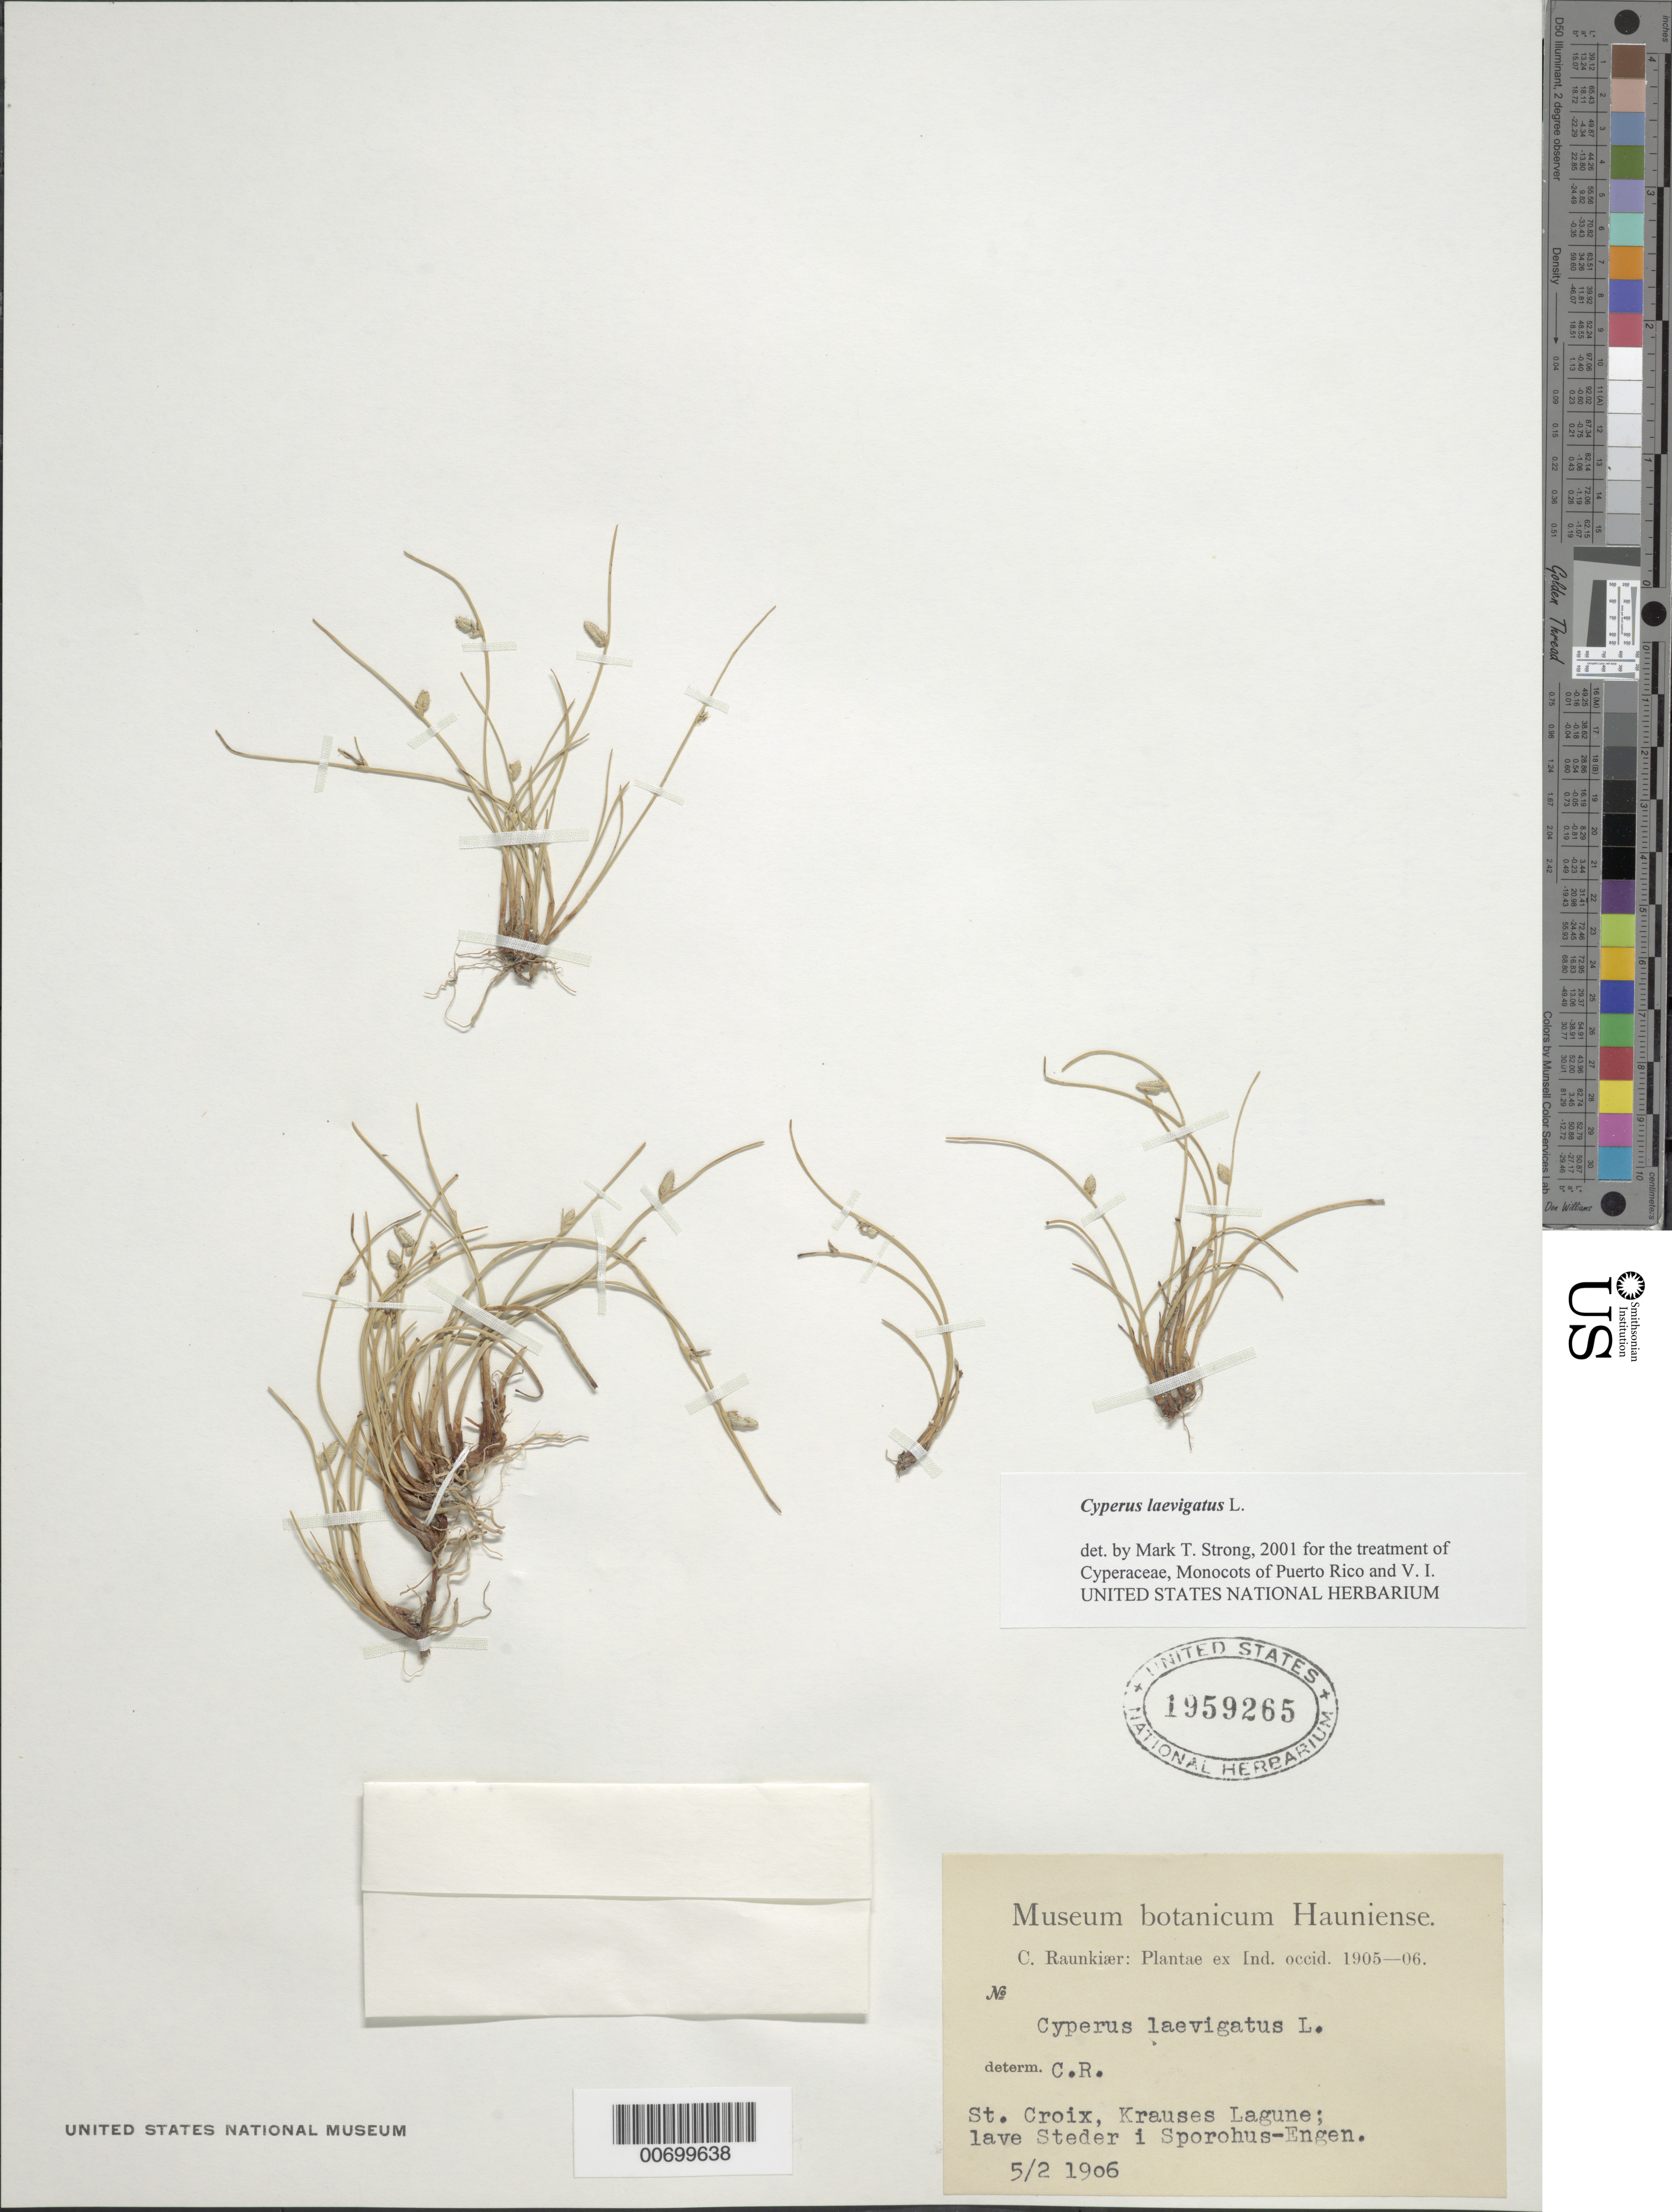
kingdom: Plantae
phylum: Tracheophyta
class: Liliopsida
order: Poales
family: Cyperaceae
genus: Cyperus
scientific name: Cyperus laevigatus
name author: L.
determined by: Strong, M. T., (US), Smithsonian Institution - National Museum of Natural History (UNITED STATES)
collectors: C. Raunkiær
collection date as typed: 02 May 1906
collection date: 1906-05-02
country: U.S. Virgin Islands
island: St. Croix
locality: St. Croix: Krauses Lagune.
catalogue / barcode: US 1959265